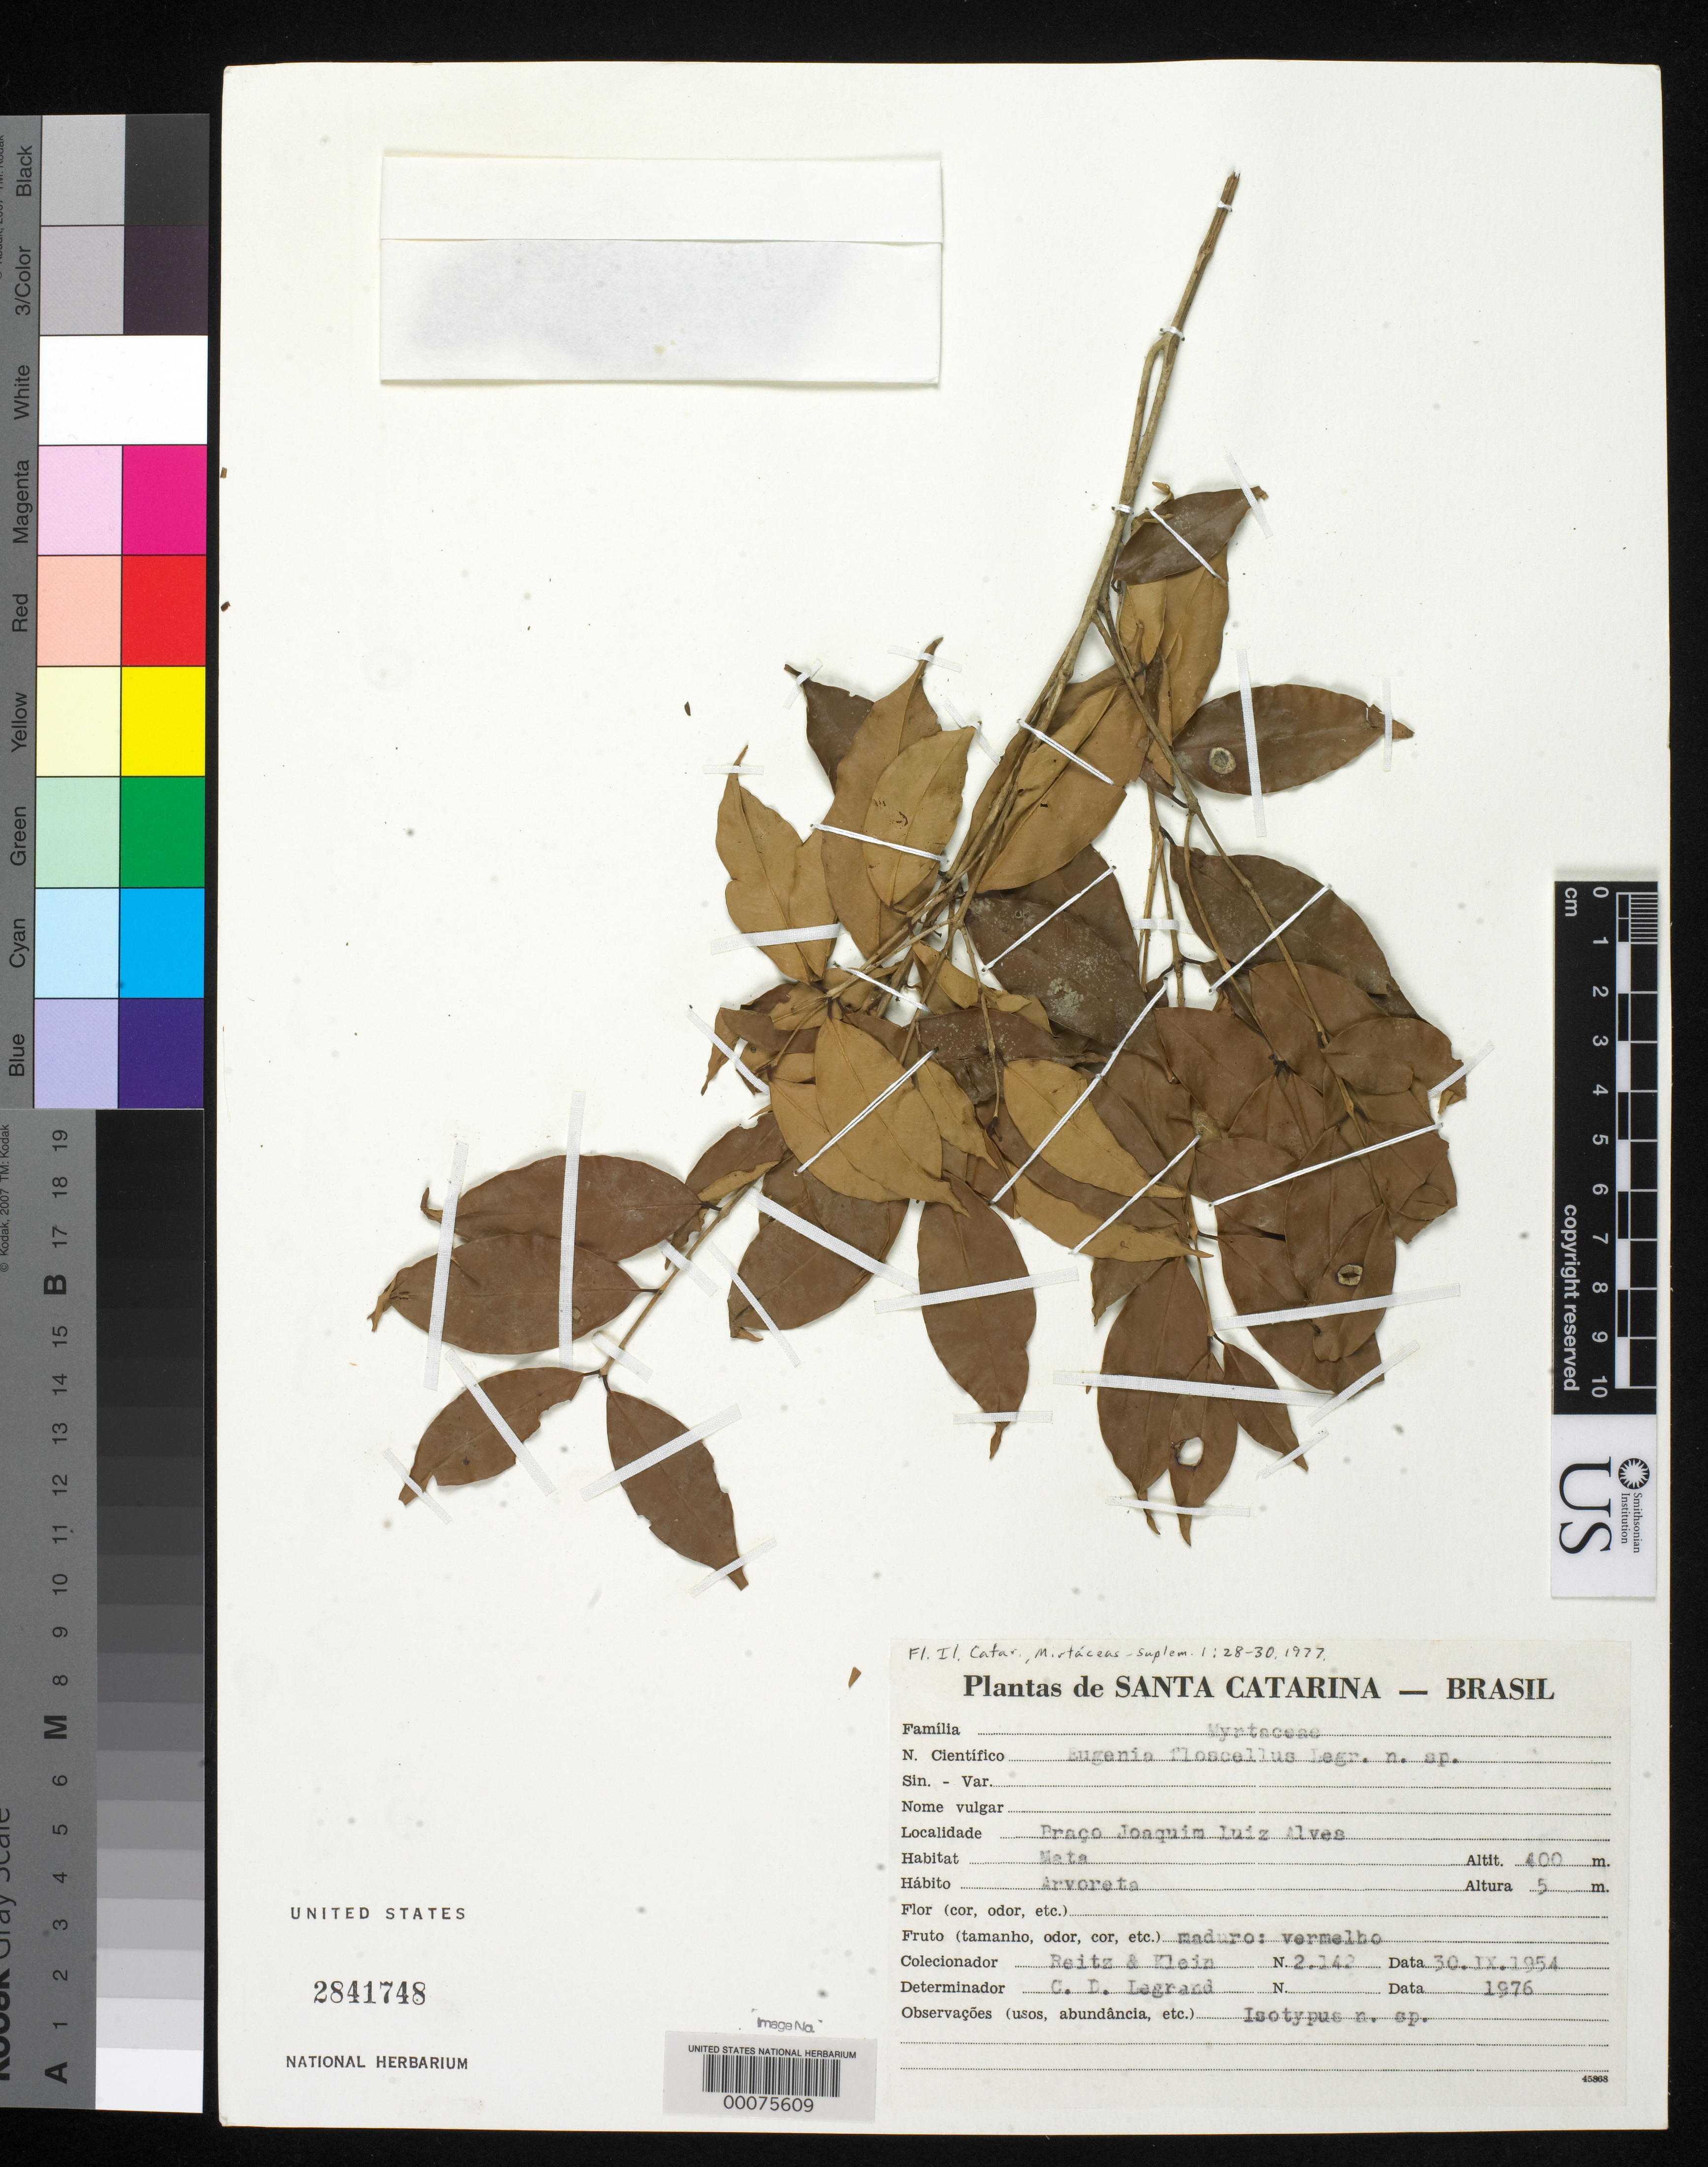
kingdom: Plantae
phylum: Tracheophyta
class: Magnoliopsida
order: Myrtales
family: Myrtaceae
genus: Eugenia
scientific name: Eugenia floscellus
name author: D. Legrand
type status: Isotype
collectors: R. Reitz & R. M. Klein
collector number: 2142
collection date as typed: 30 Sep 1954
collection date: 1954-09-30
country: Brazil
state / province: Santa Catarina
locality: Bracojuaquim, Luis Alves.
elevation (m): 400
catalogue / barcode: US 2841748